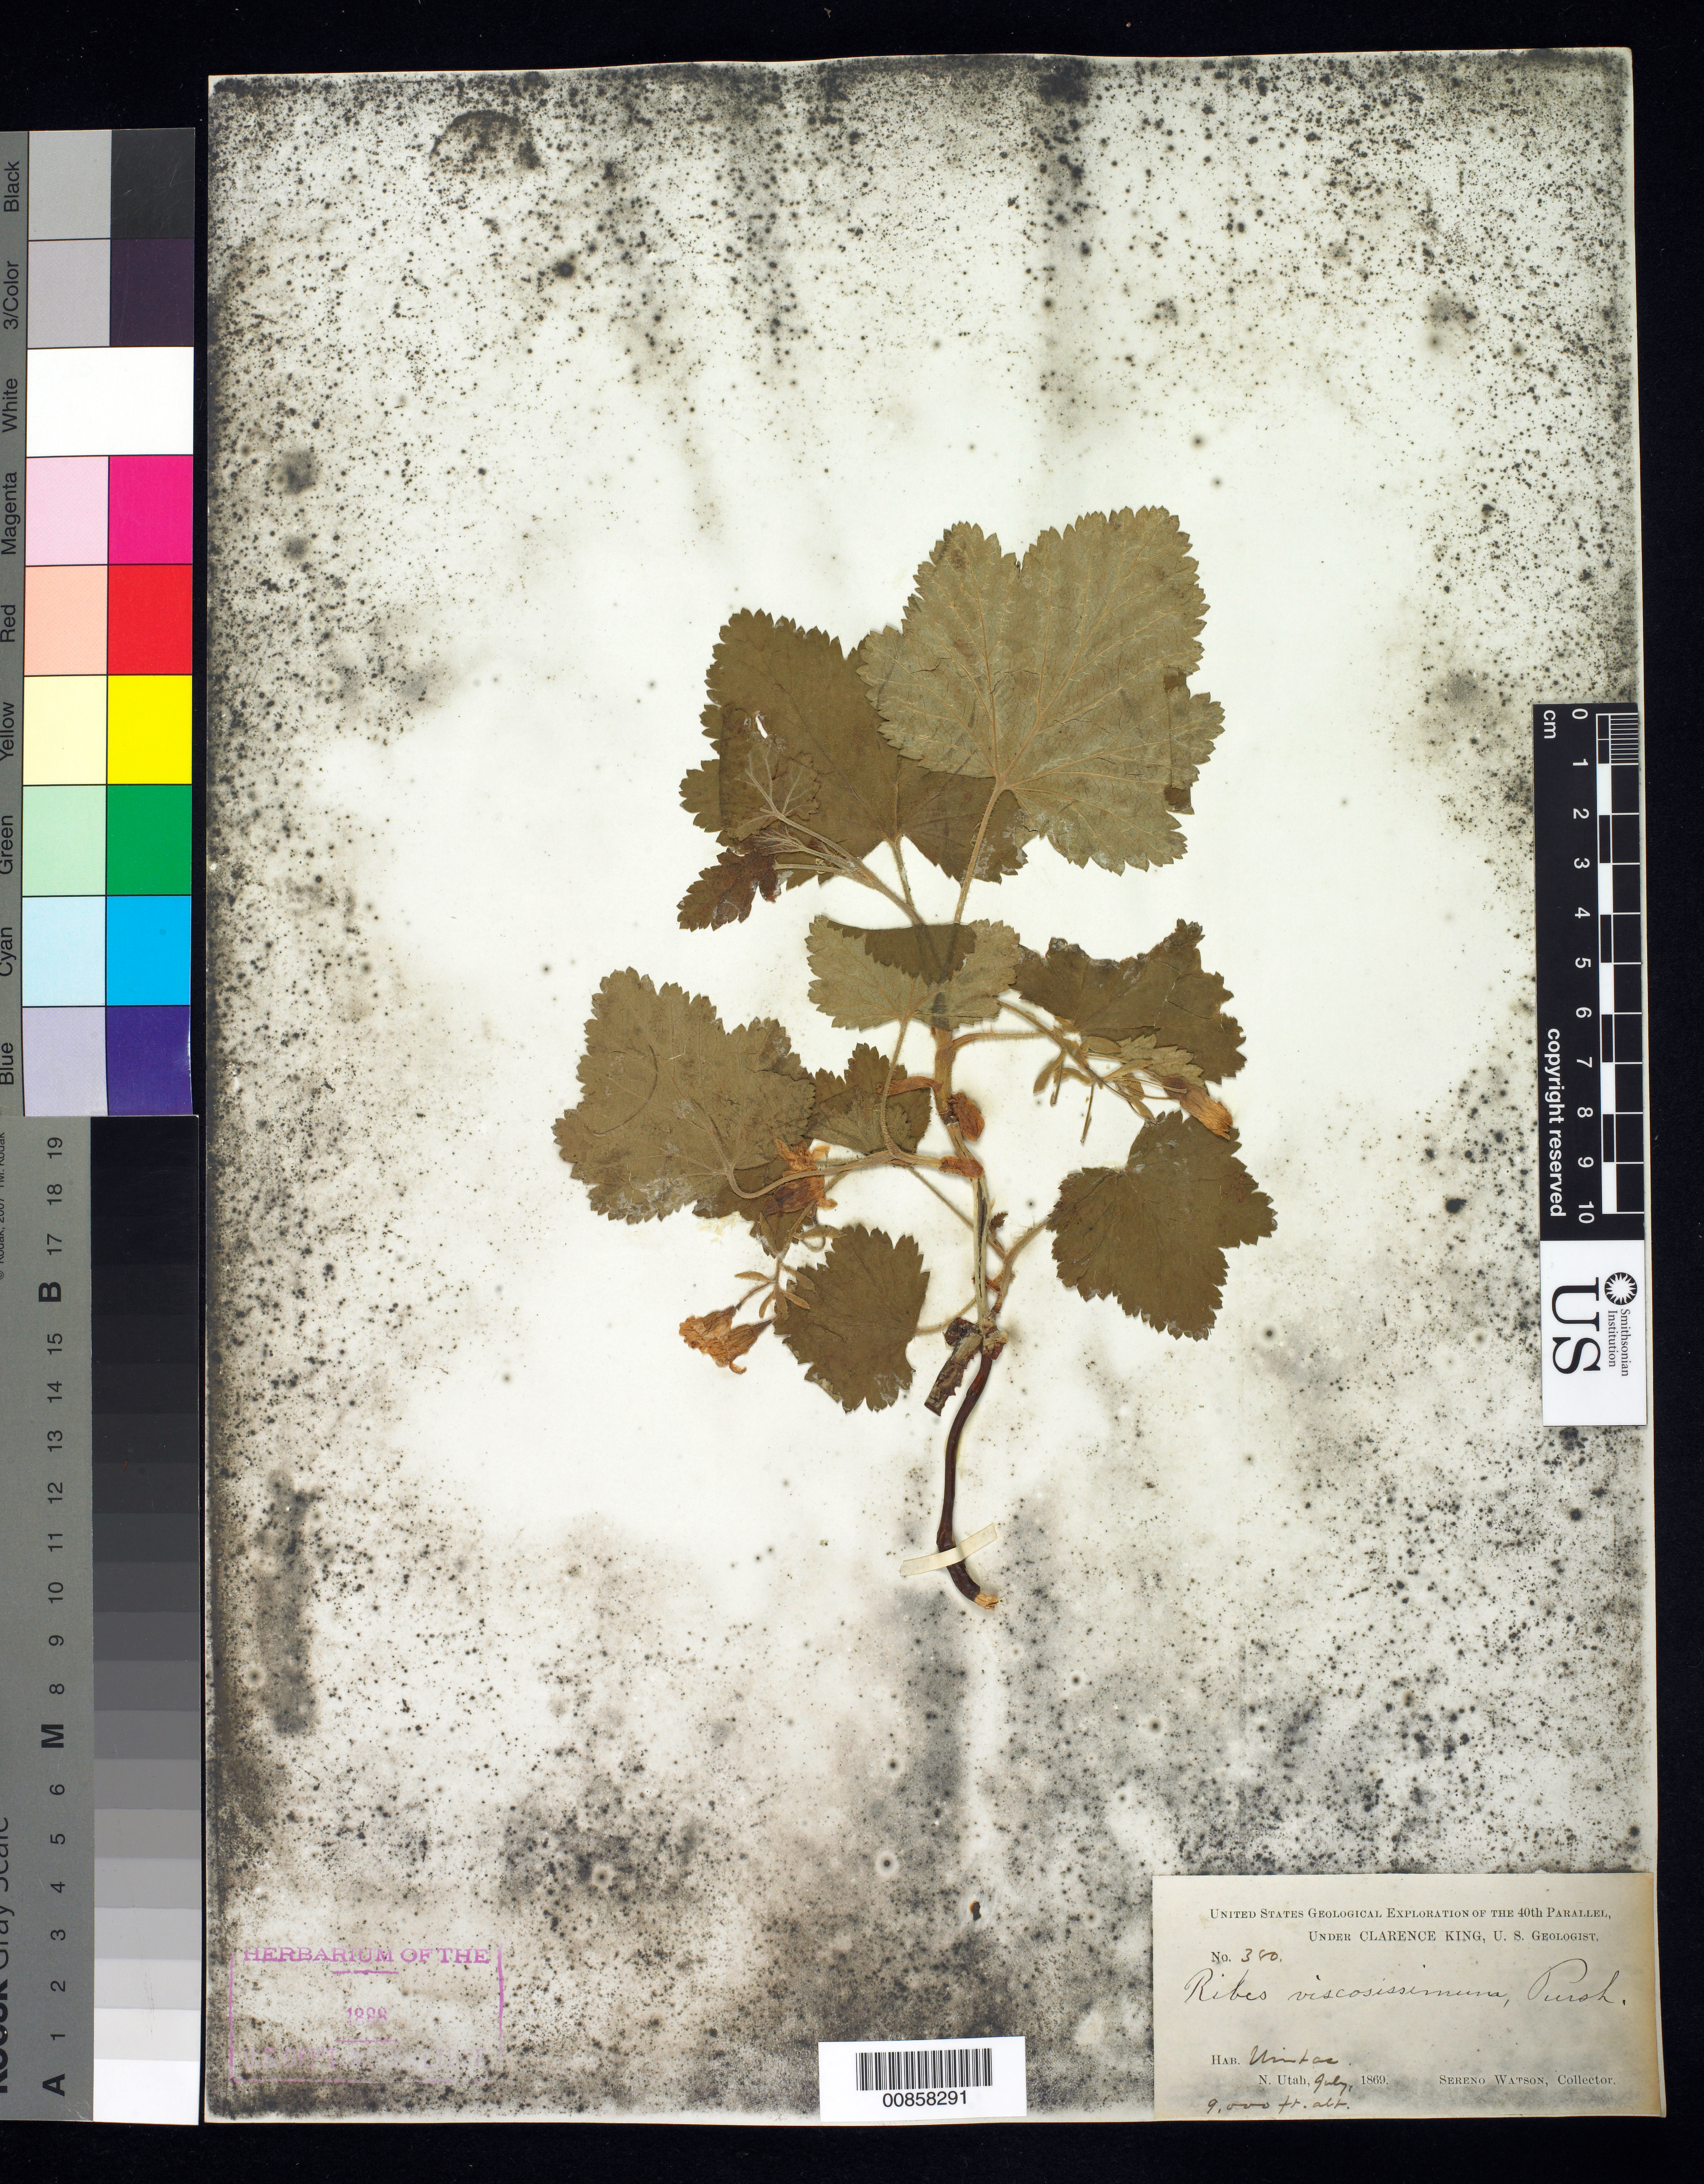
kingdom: Plantae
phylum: Tracheophyta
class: Magnoliopsida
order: Saxifragales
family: Grossulariaceae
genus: Ribes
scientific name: Ribes viscosissimum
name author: Pursh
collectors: S. Watson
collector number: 380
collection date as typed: Jul 1869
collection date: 1869-07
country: United States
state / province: Utah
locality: Uinta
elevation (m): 2743